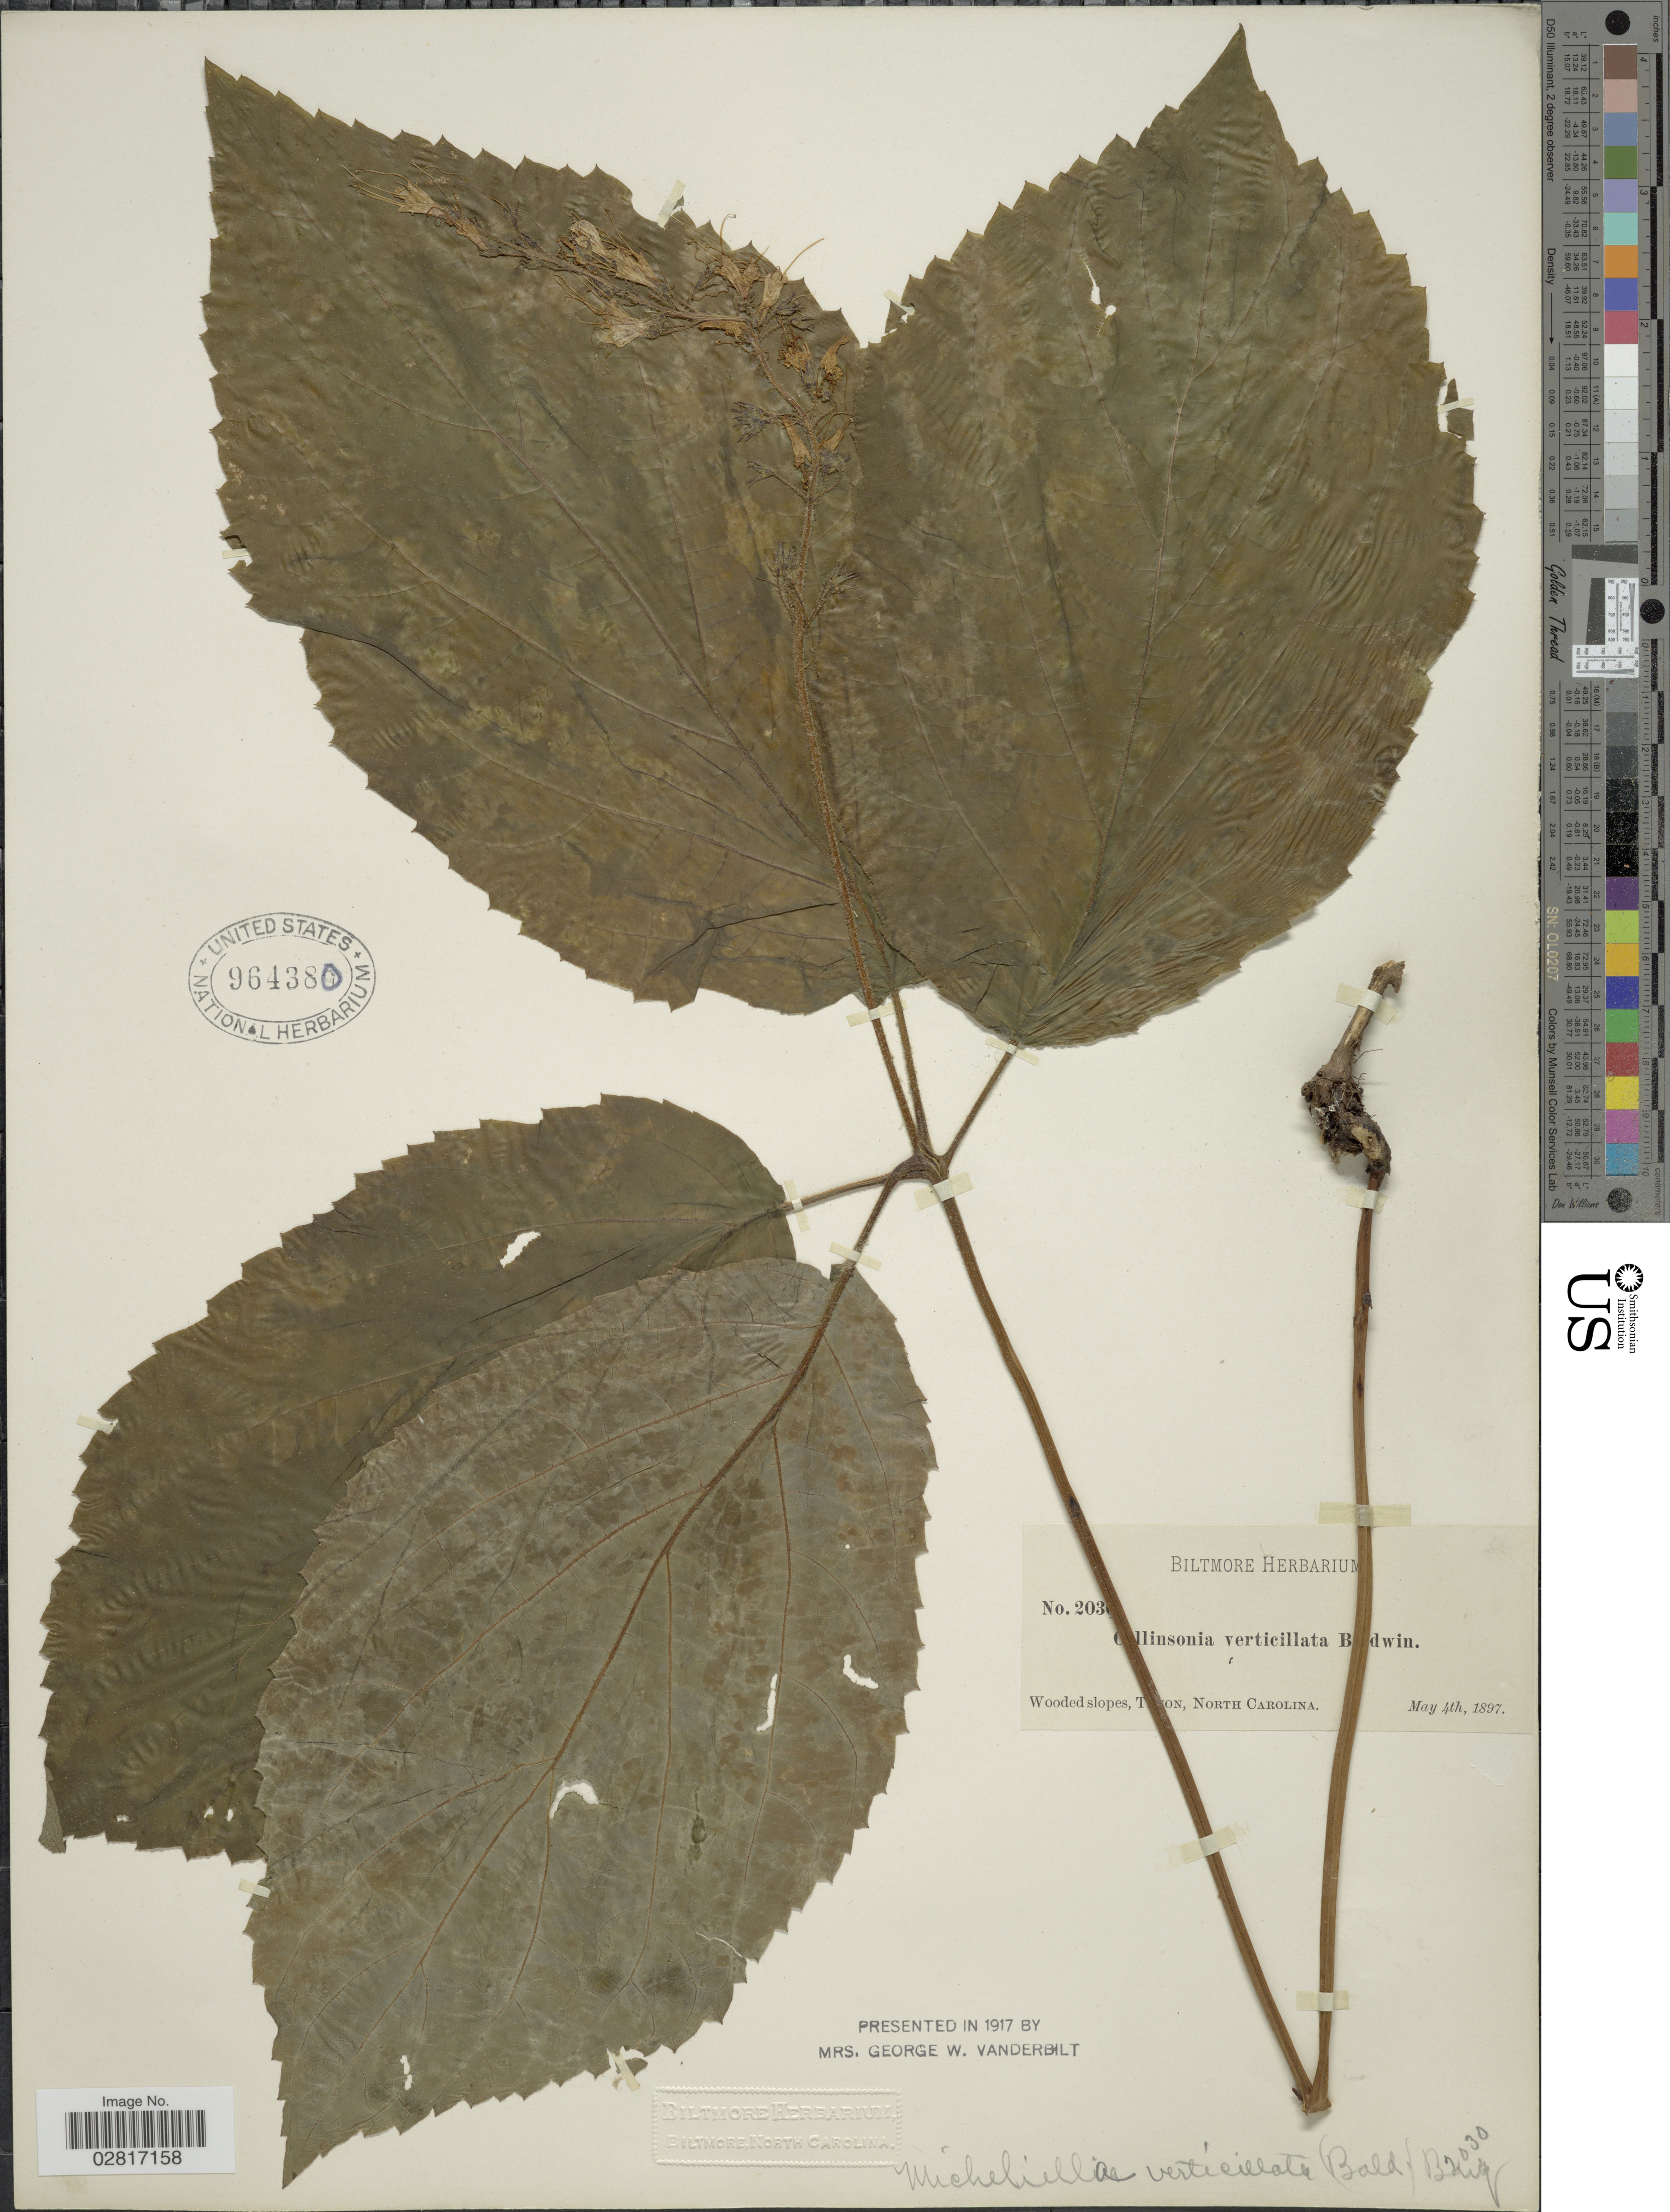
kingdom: Plantae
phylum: Tracheophyta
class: Magnoliopsida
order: Lamiales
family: Lamiaceae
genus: Collinsonia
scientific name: Collinsonia verticillata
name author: Baldwin ex Elliott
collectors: ex herb. Biltmore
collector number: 203!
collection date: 1897-05-04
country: United States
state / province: North Carolina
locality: Woodes slopes, T [illegible text]on.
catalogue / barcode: US 964380